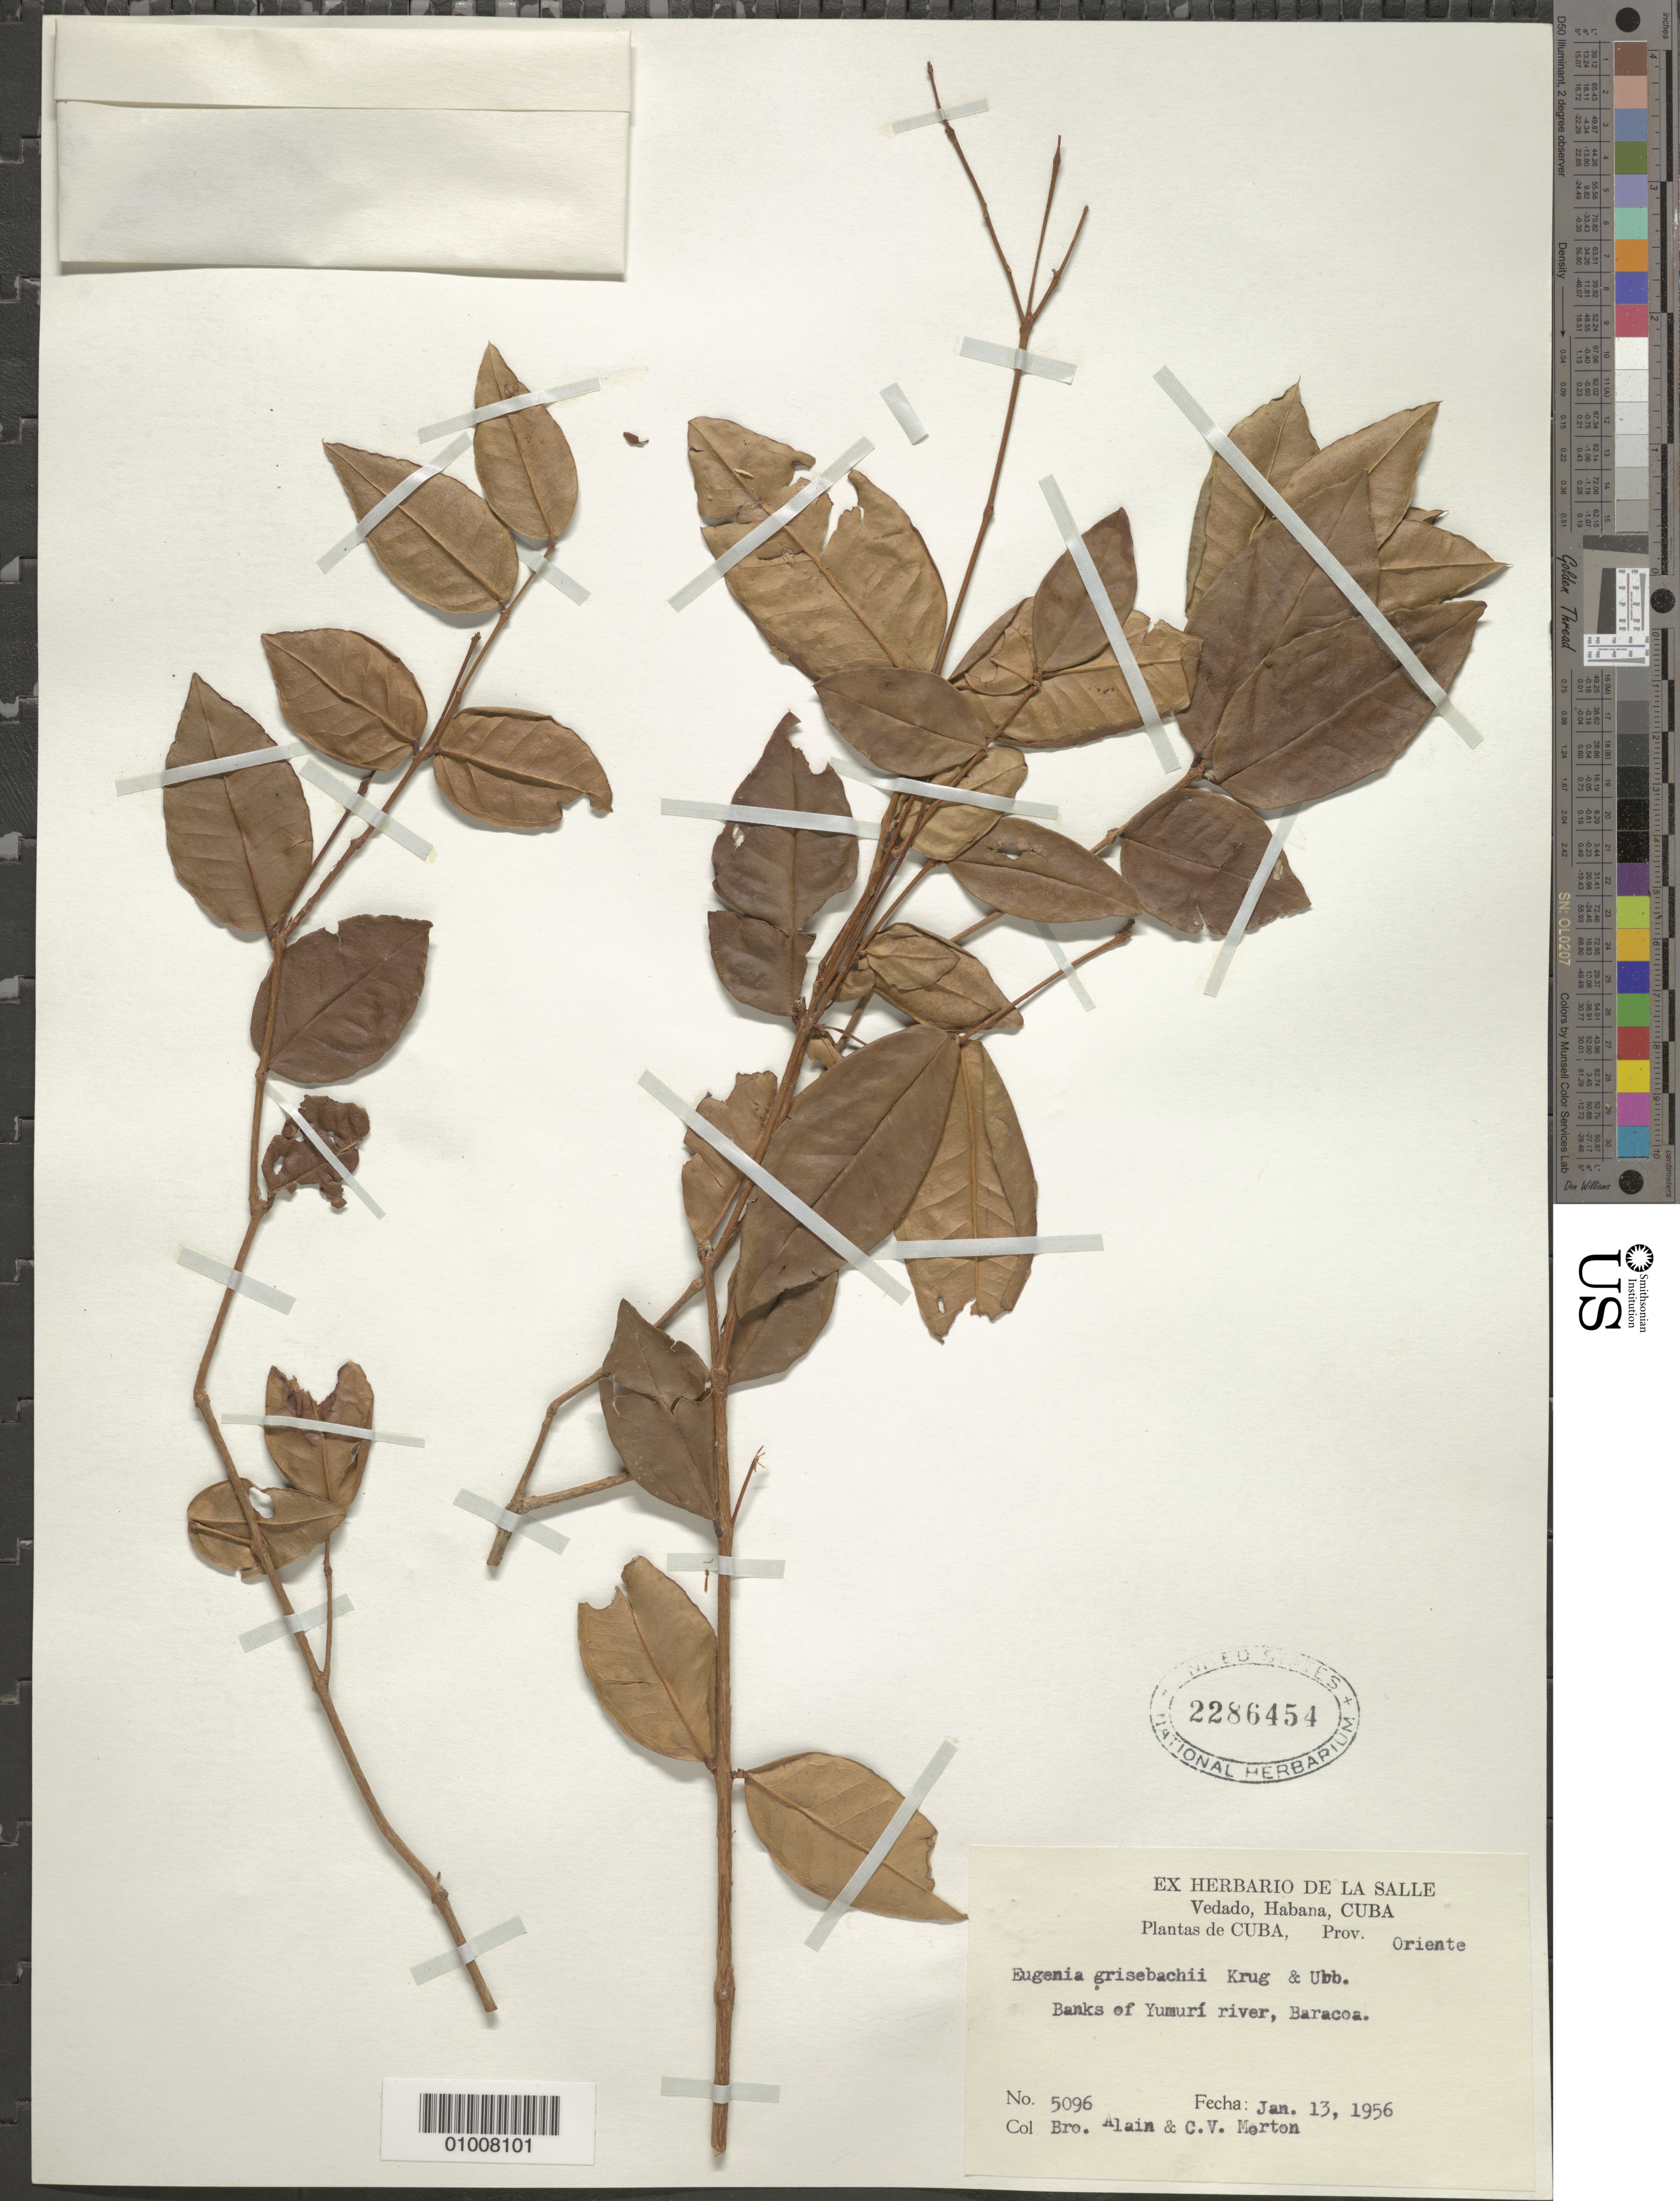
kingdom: Plantae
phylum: Tracheophyta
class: Magnoliopsida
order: Myrtales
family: Myrtaceae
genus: Eugenia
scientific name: Eugenia grisebachii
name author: Krug & Urb.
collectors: A. H. Liogier & C. V. Morton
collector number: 5096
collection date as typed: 13 Jan 1956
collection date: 1956-01-13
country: Cuba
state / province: Guantanamo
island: Cuba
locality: Banks of Yumurí river, Baracoa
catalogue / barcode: US 2286454